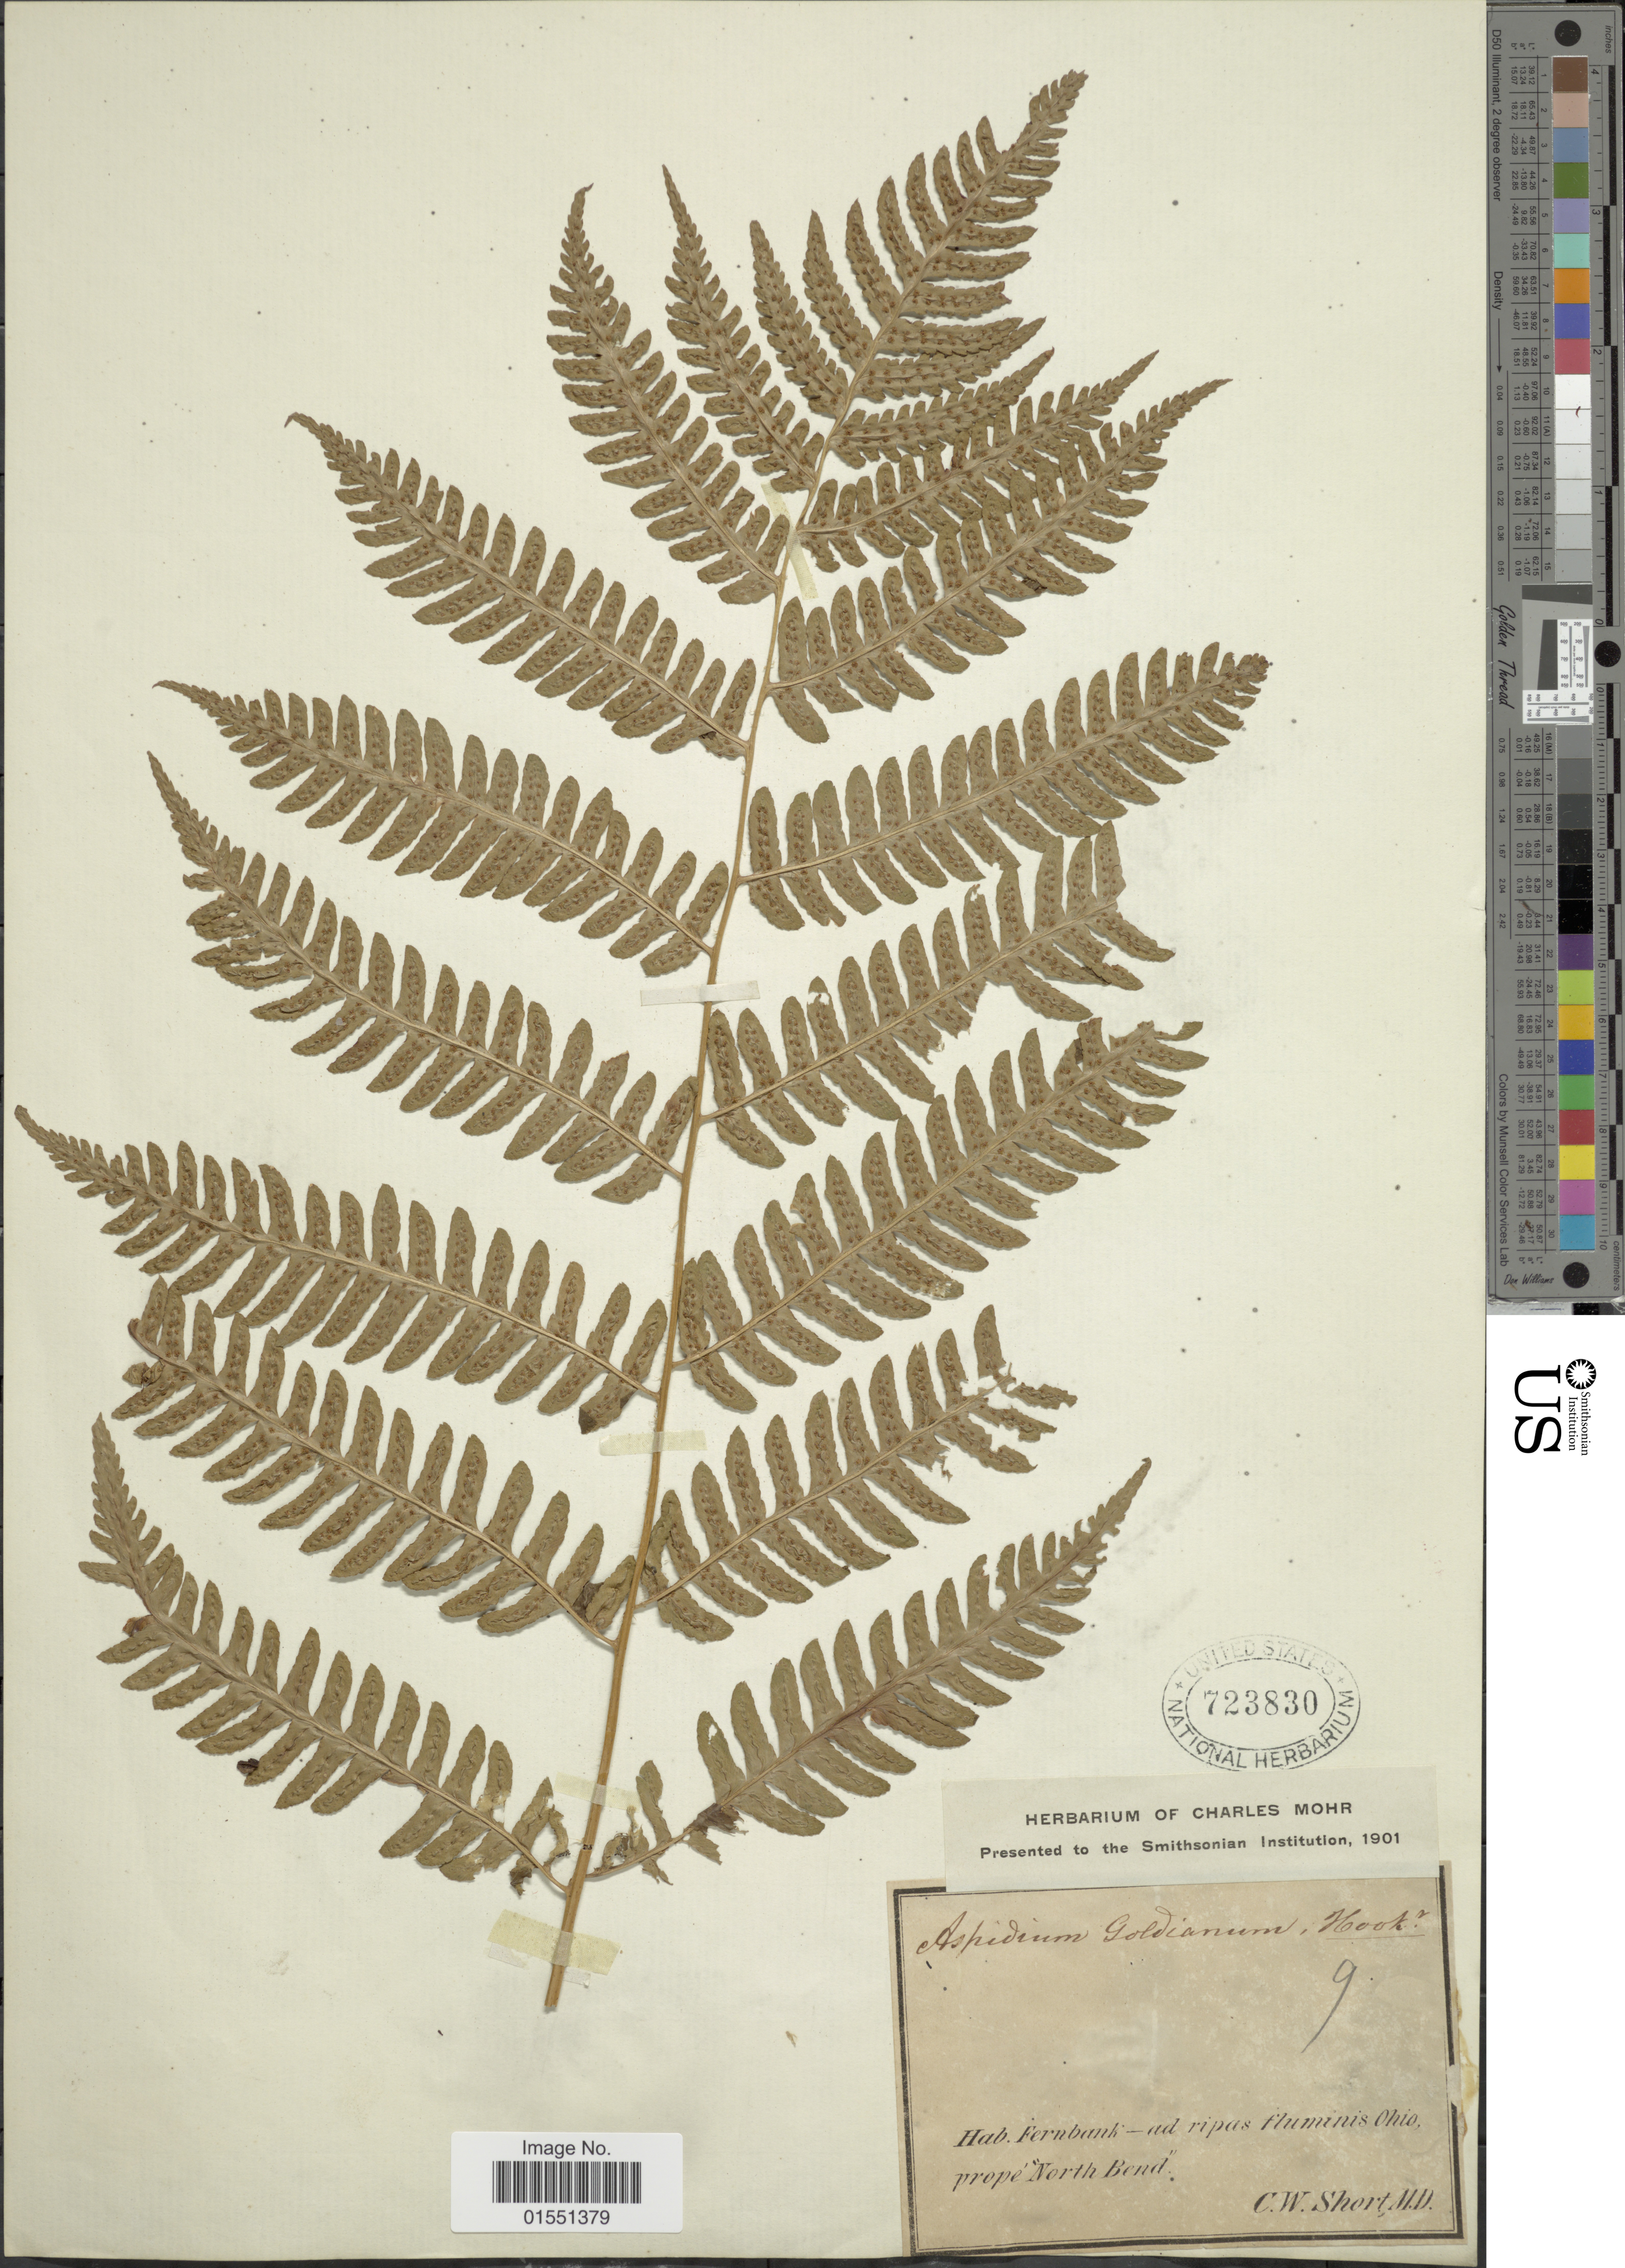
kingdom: Plantae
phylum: Tracheophyta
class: Polypodiopsida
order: Polypodiales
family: Dryopteridaceae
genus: Dryopteris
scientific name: Dryopteris goldiana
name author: (Hook. ex Goldie) A. Gray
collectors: C. W. Short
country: United States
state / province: Ohio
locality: Prope North Bend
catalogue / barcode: US 723830